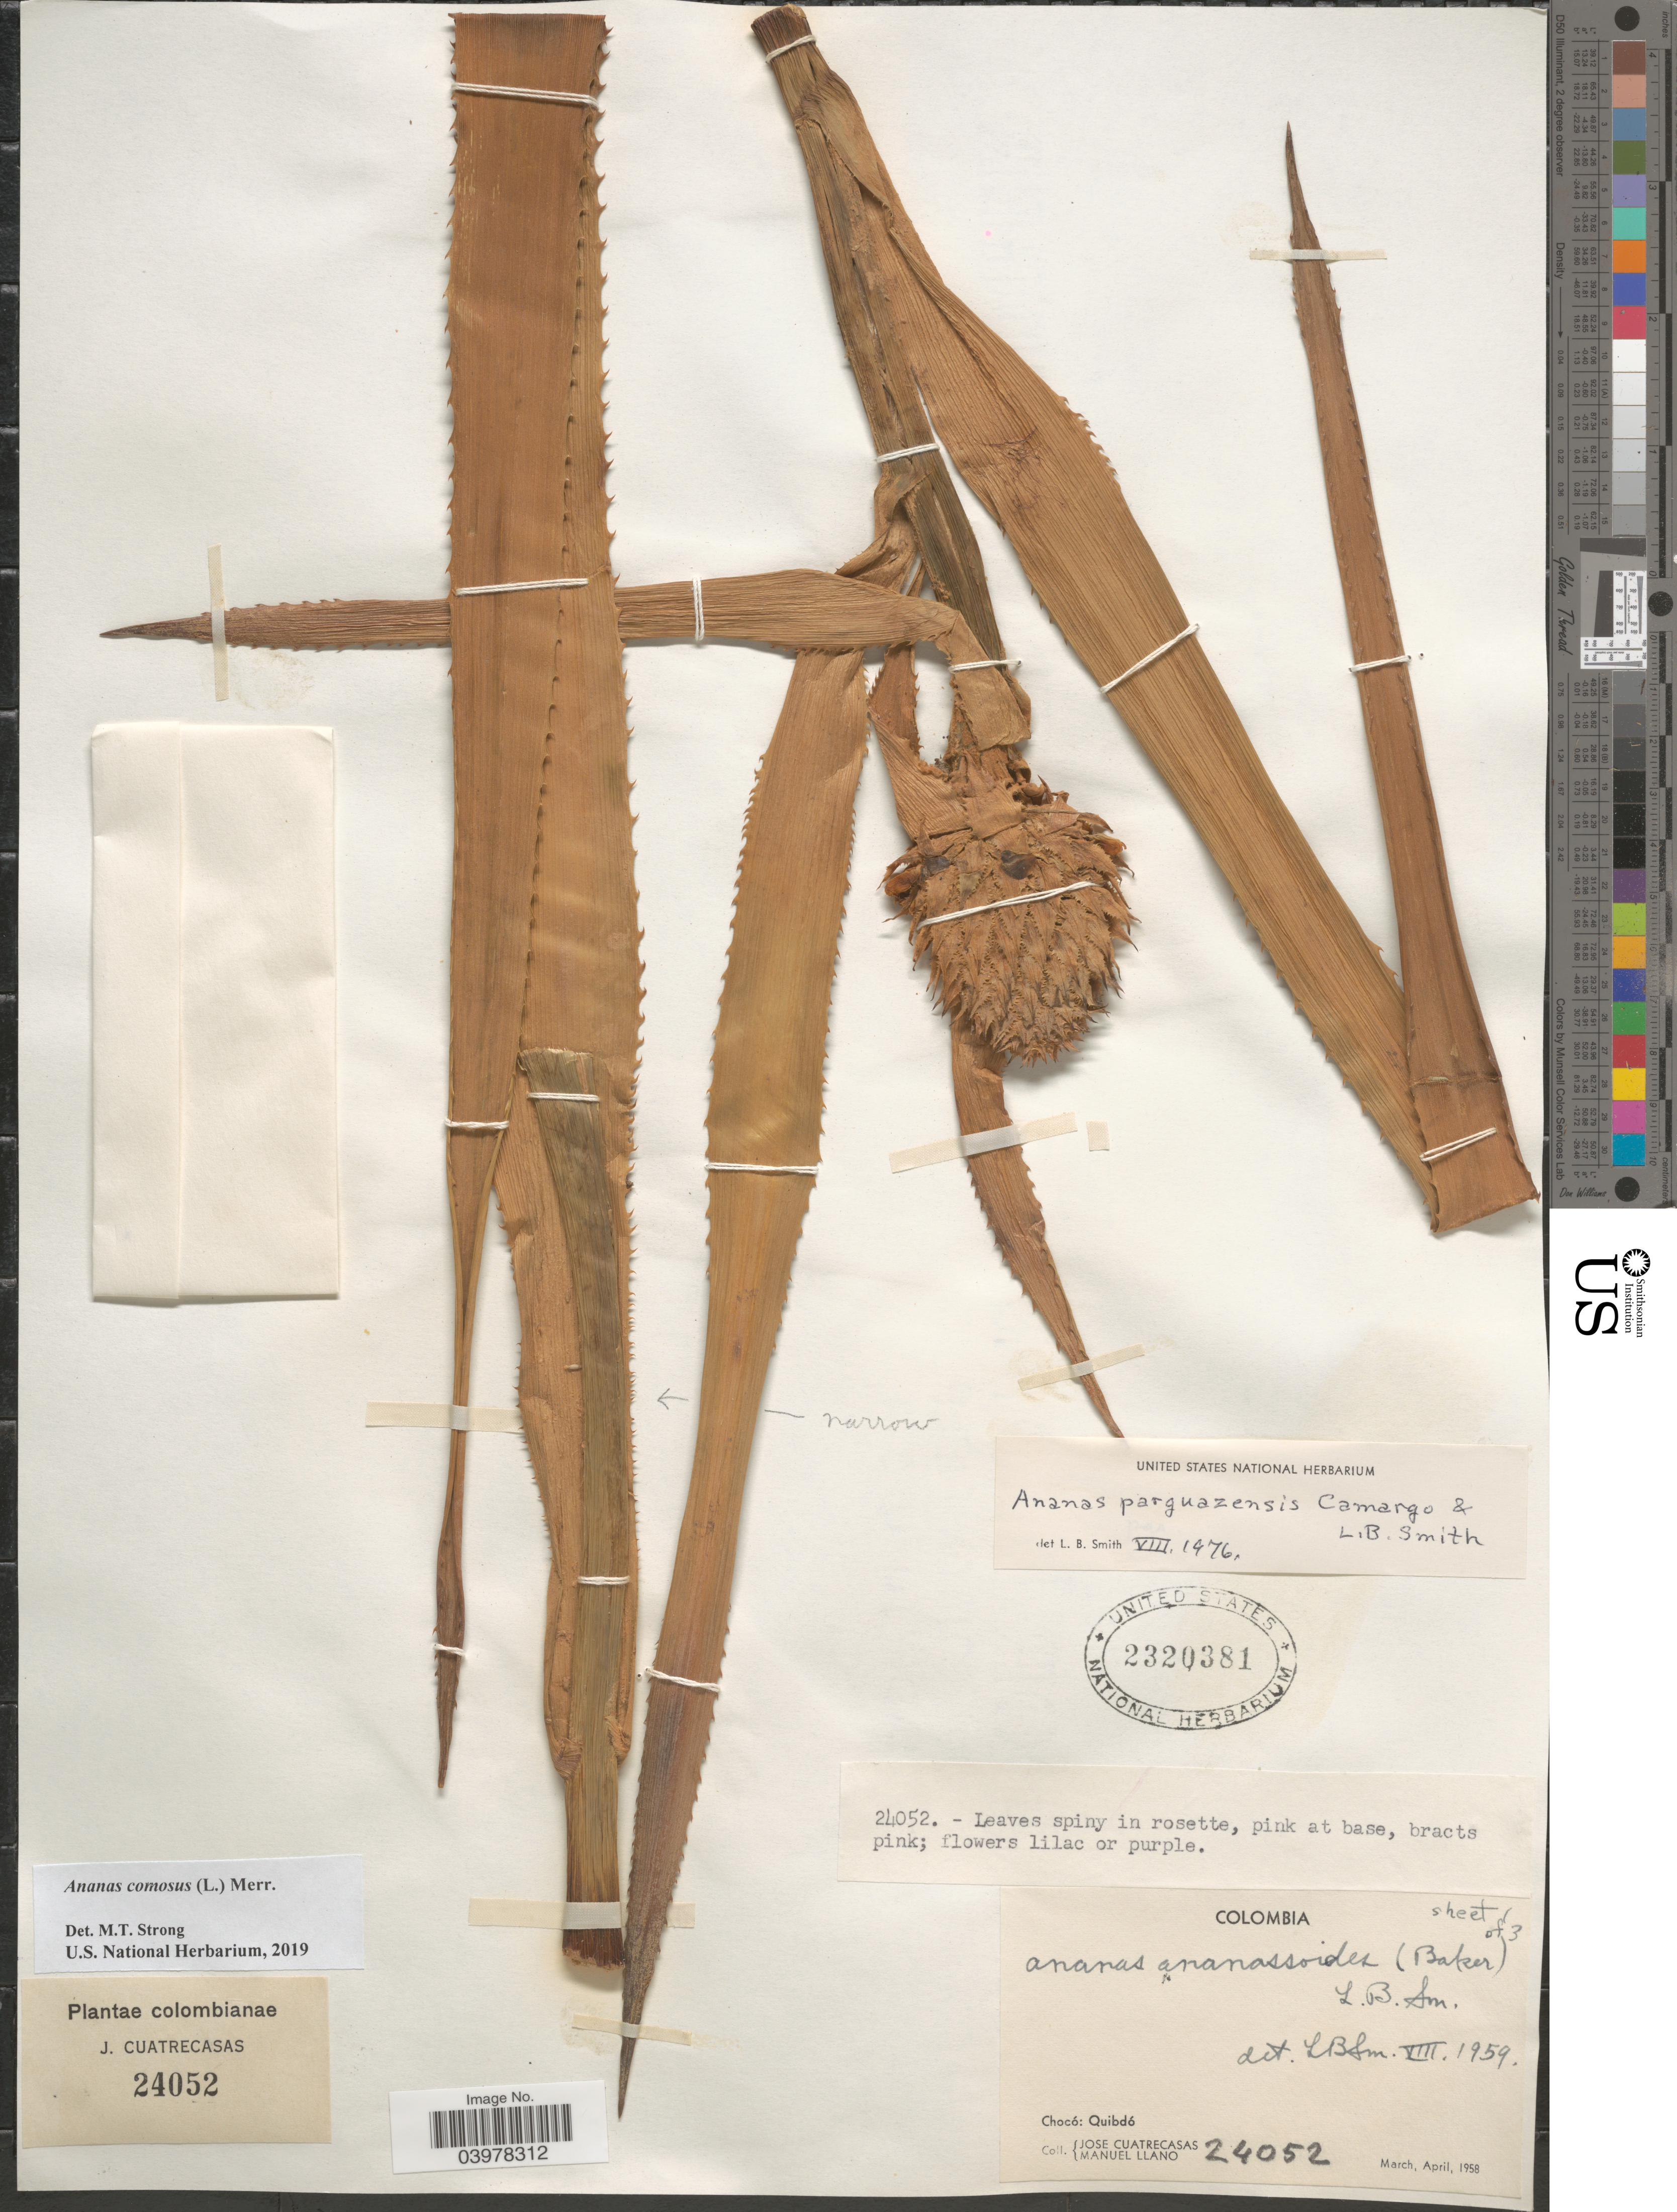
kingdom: Plantae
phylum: Tracheophyta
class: Liliopsida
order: Poales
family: Bromeliaceae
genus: Ananas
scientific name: Ananas comosus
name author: (L.) Merr.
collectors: J. Cuatrecasas & M. Llano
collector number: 24052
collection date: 1958-03/1958-04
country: Colombia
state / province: Chocó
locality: Quibdó.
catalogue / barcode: US 2320381